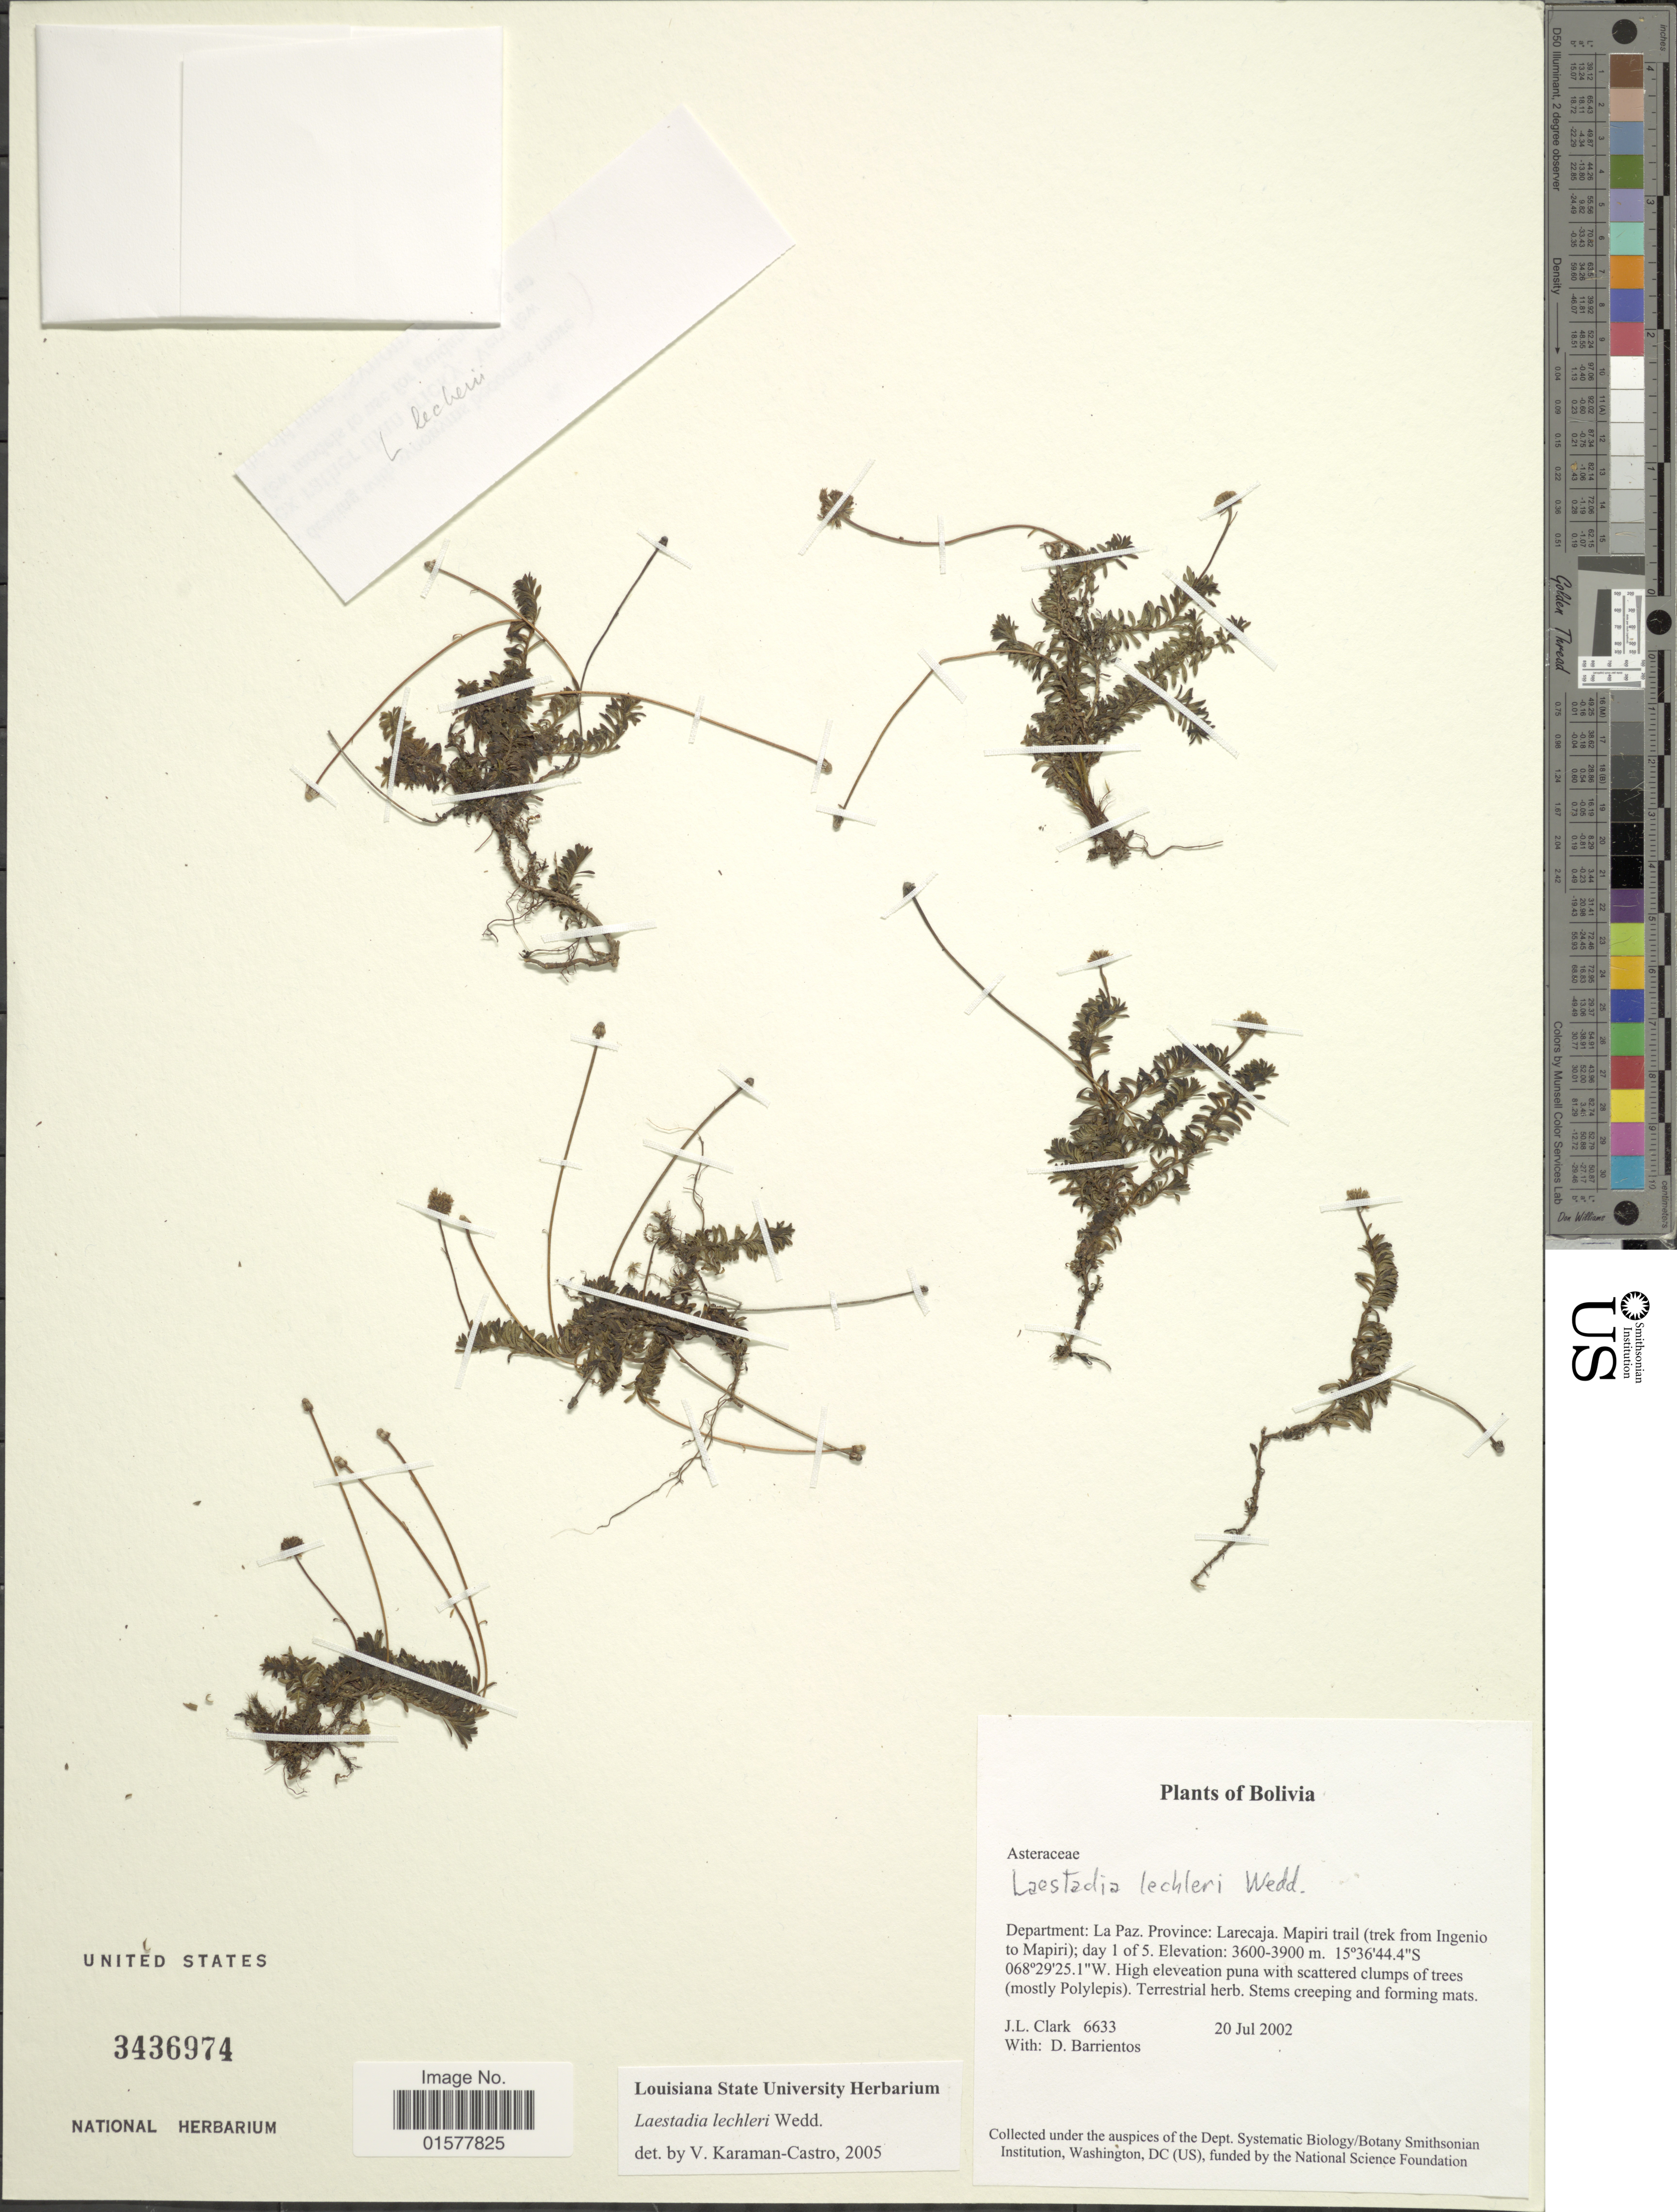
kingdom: Plantae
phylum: Tracheophyta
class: Magnoliopsida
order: Asterales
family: Asteraceae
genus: Laestadia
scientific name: Laestadia lechleria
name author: Sch. Bip. ex Wedd.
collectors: J. L. Clark & D. Barrientos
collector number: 6633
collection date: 2002-07-20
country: Bolivia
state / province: La Paz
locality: Department: La Paz, Province: Larecaja, Mapiri trail (trek from Ingenio to Mapiri)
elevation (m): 3600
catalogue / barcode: US 3436974